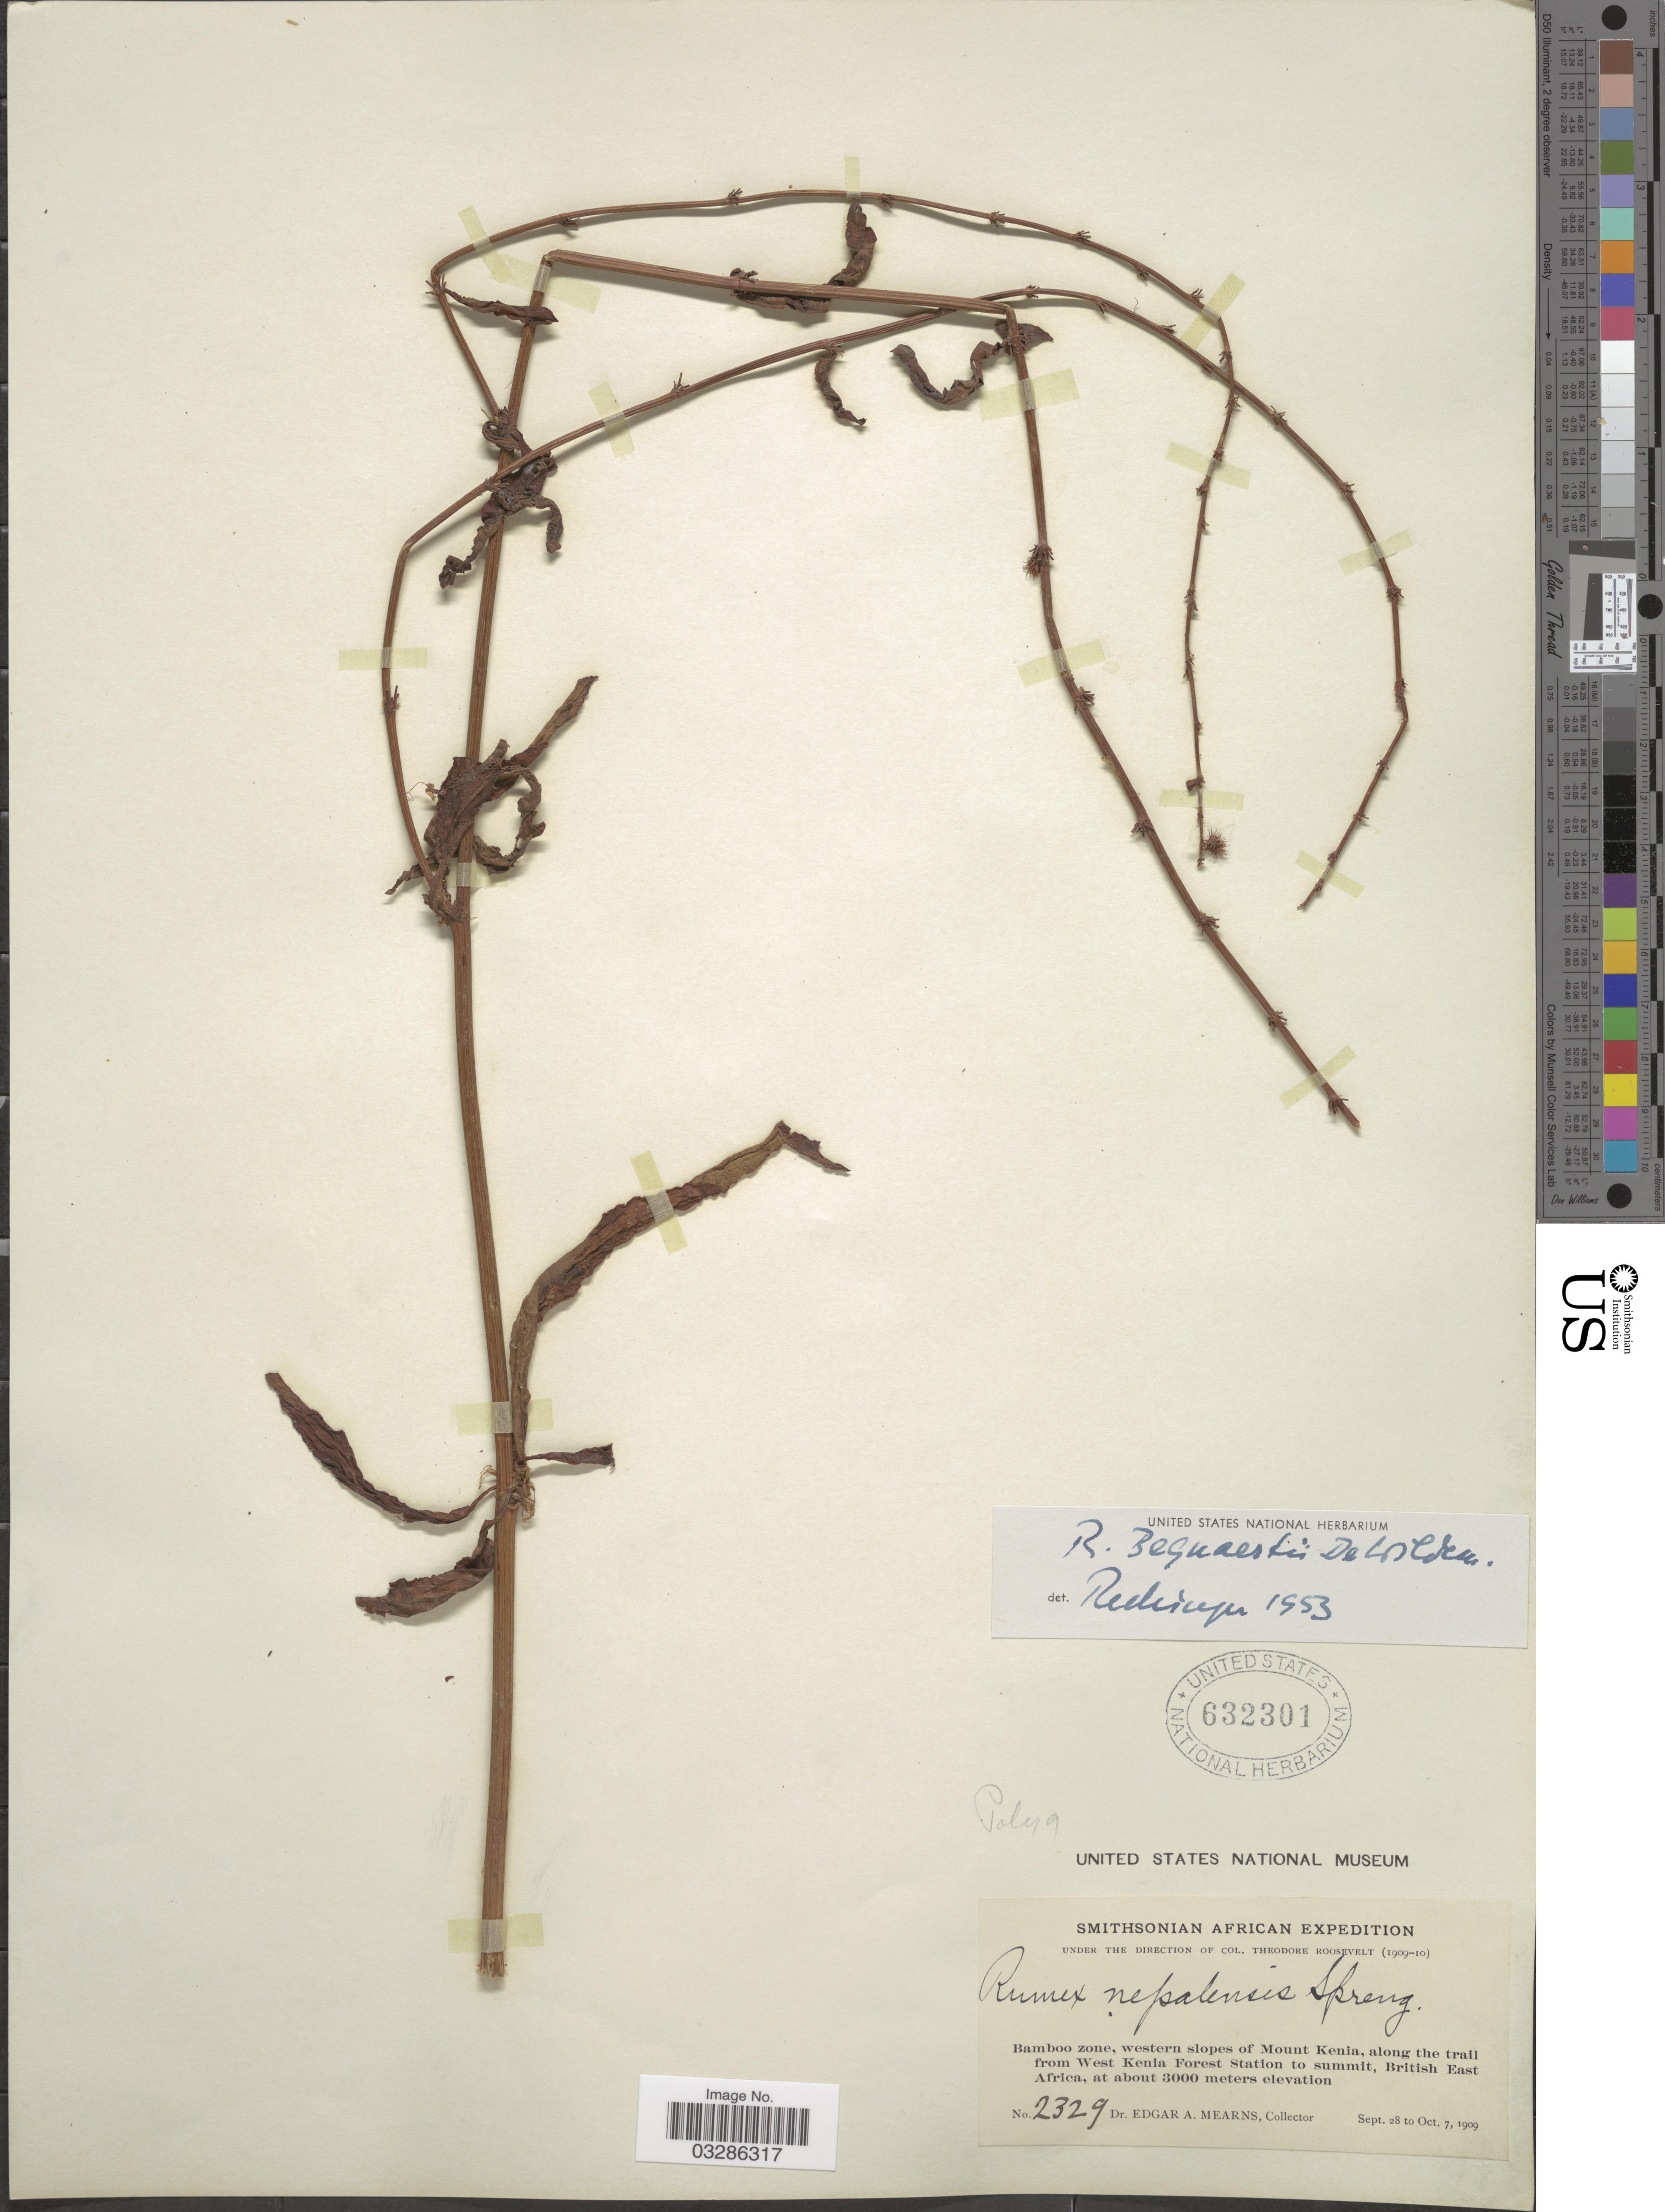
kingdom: Plantae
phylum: Tracheophyta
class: Magnoliopsida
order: Caryophyllales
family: Polygonaceae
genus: Rumex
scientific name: Rumex bequaertii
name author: De Wild.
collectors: E. A. Mearns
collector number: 2329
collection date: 1909-09-28/1909-10-07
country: Kenya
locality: Bamboo zone, western slopes of Mount Kenia, along the trail from West Kenia Forest Station to summit, British East Africa.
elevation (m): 3000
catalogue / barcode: US 632301